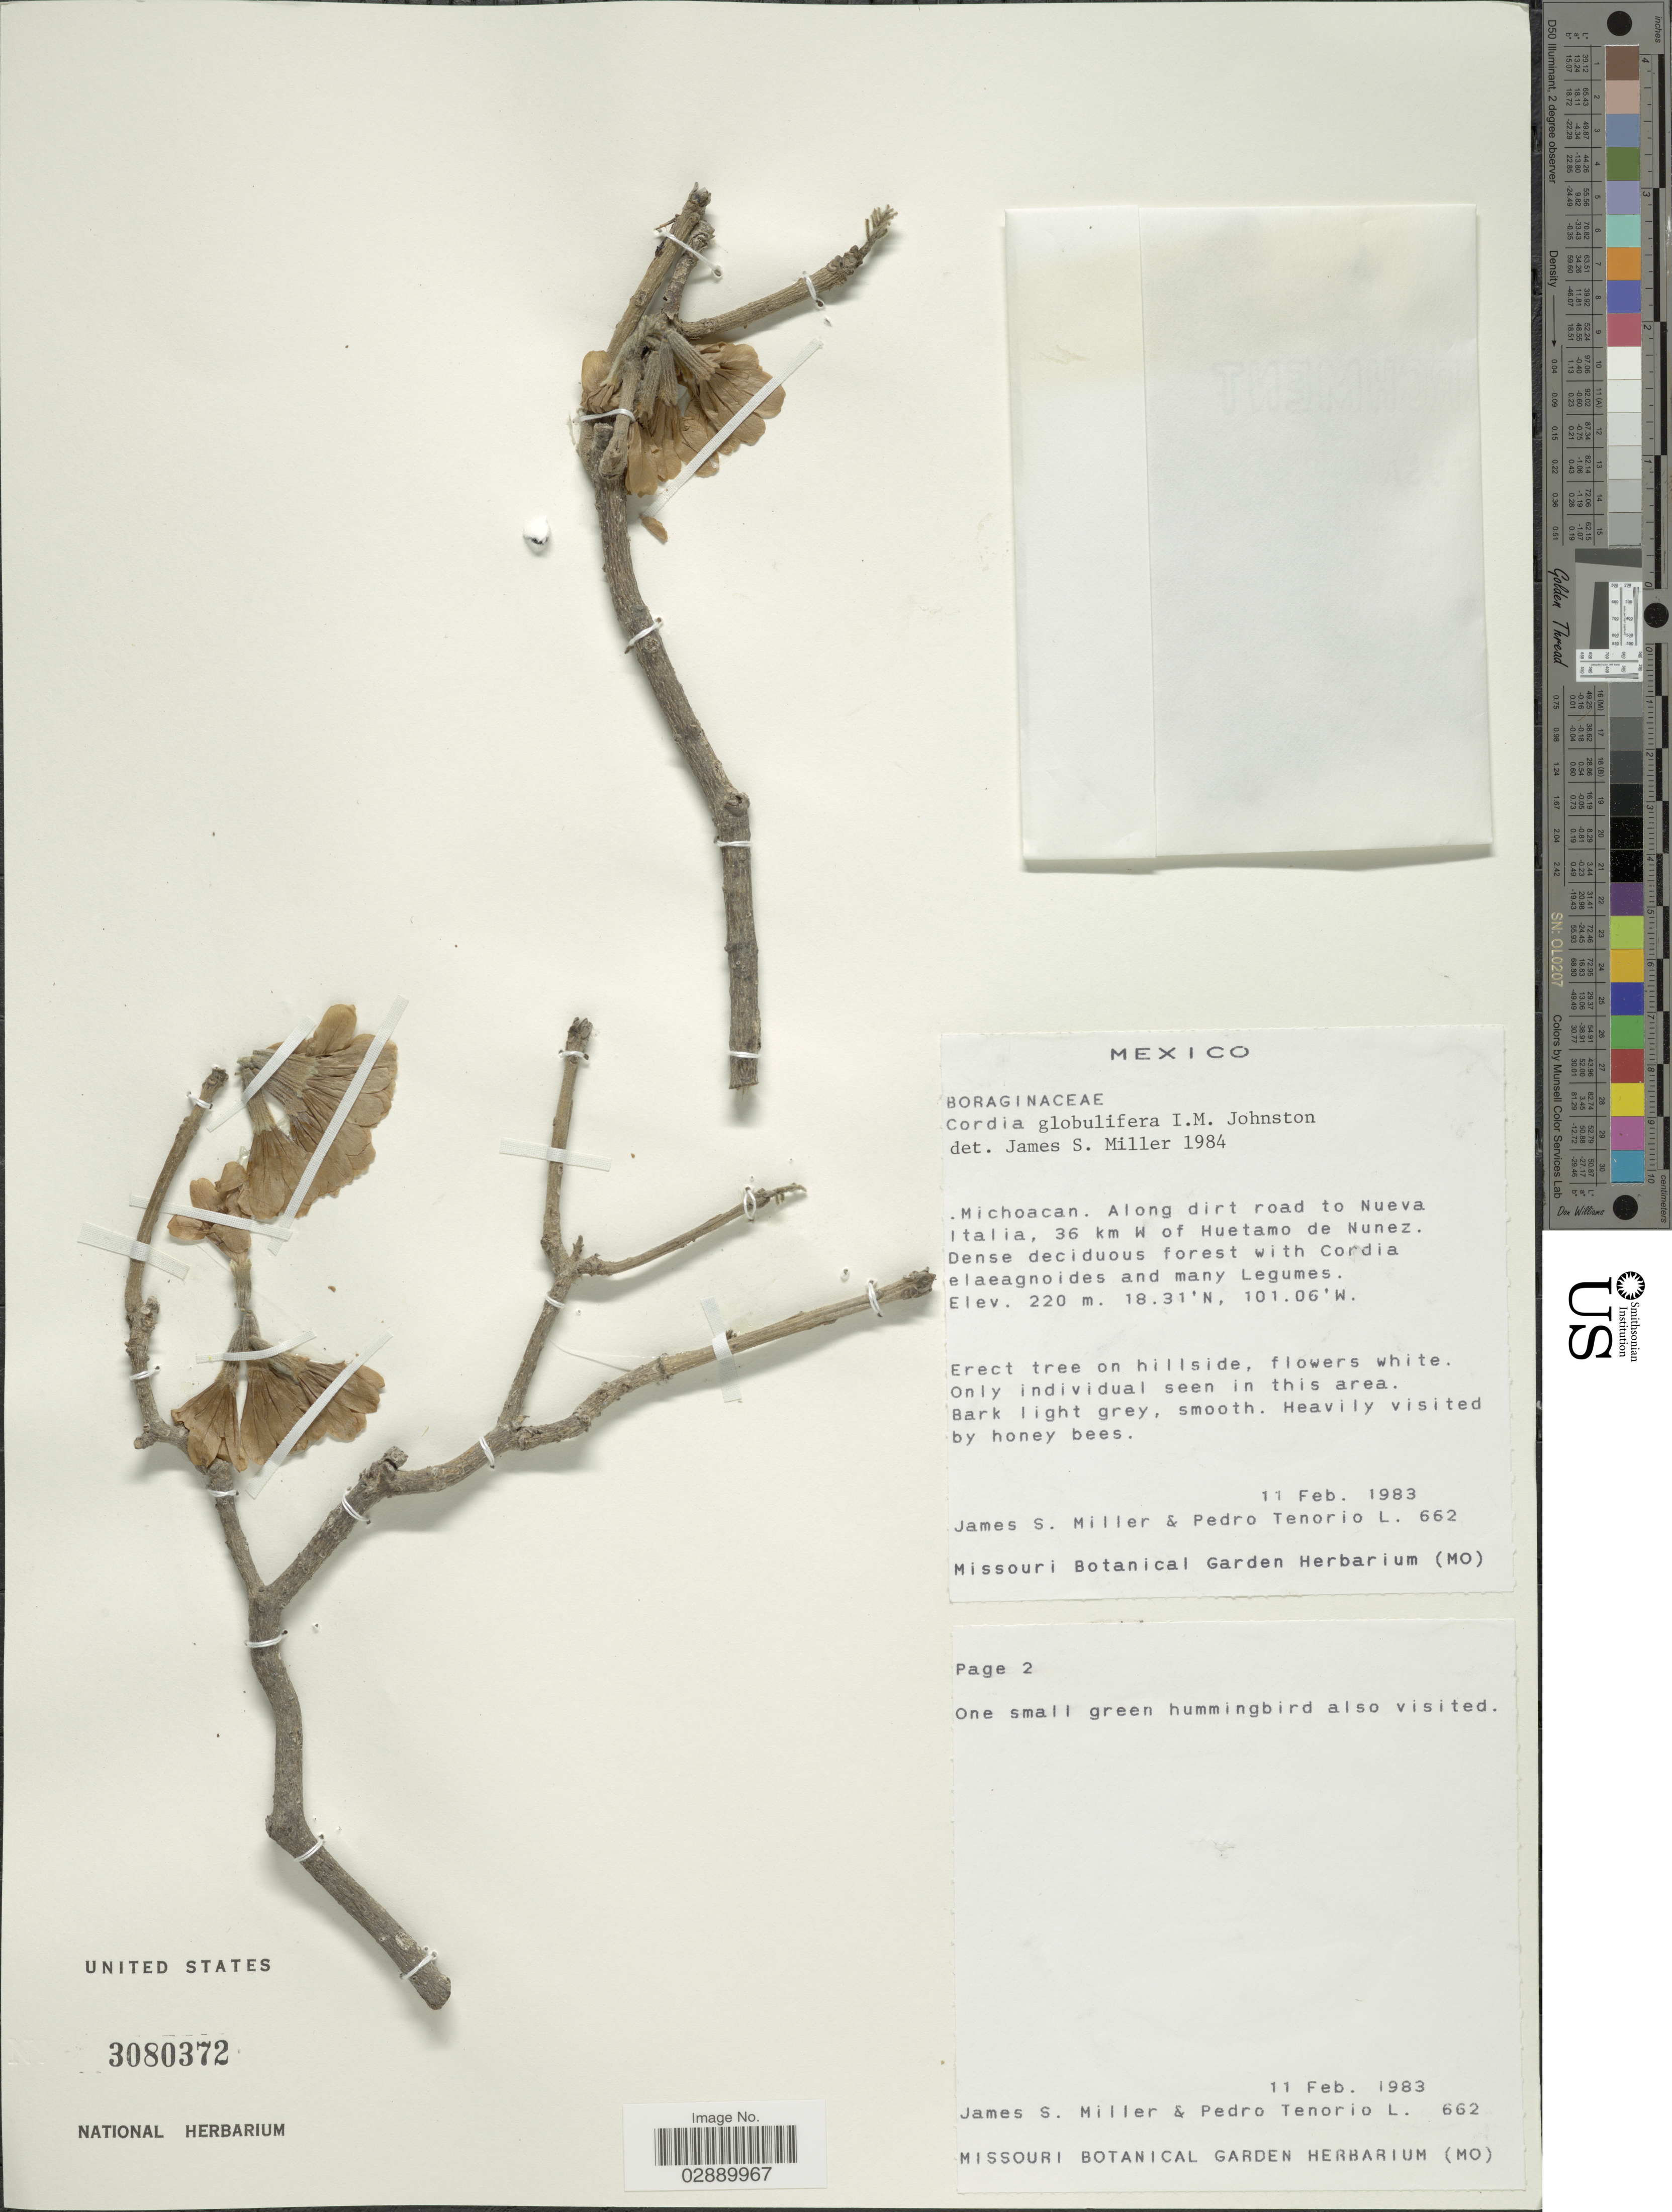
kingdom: Plantae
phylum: Tracheophyta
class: Magnoliopsida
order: Boraginales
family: Cordiaceae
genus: Cordia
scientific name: Cordia globulifera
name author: I.M. Johnst.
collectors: J. S. Miller & P. Tenorio L.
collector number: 662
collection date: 1983-02-11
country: Mexico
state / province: Michoacán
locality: Along dirt road to Nueva Italia, 36 km W of Huetamo de Nunez.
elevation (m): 220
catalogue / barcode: US 3080372